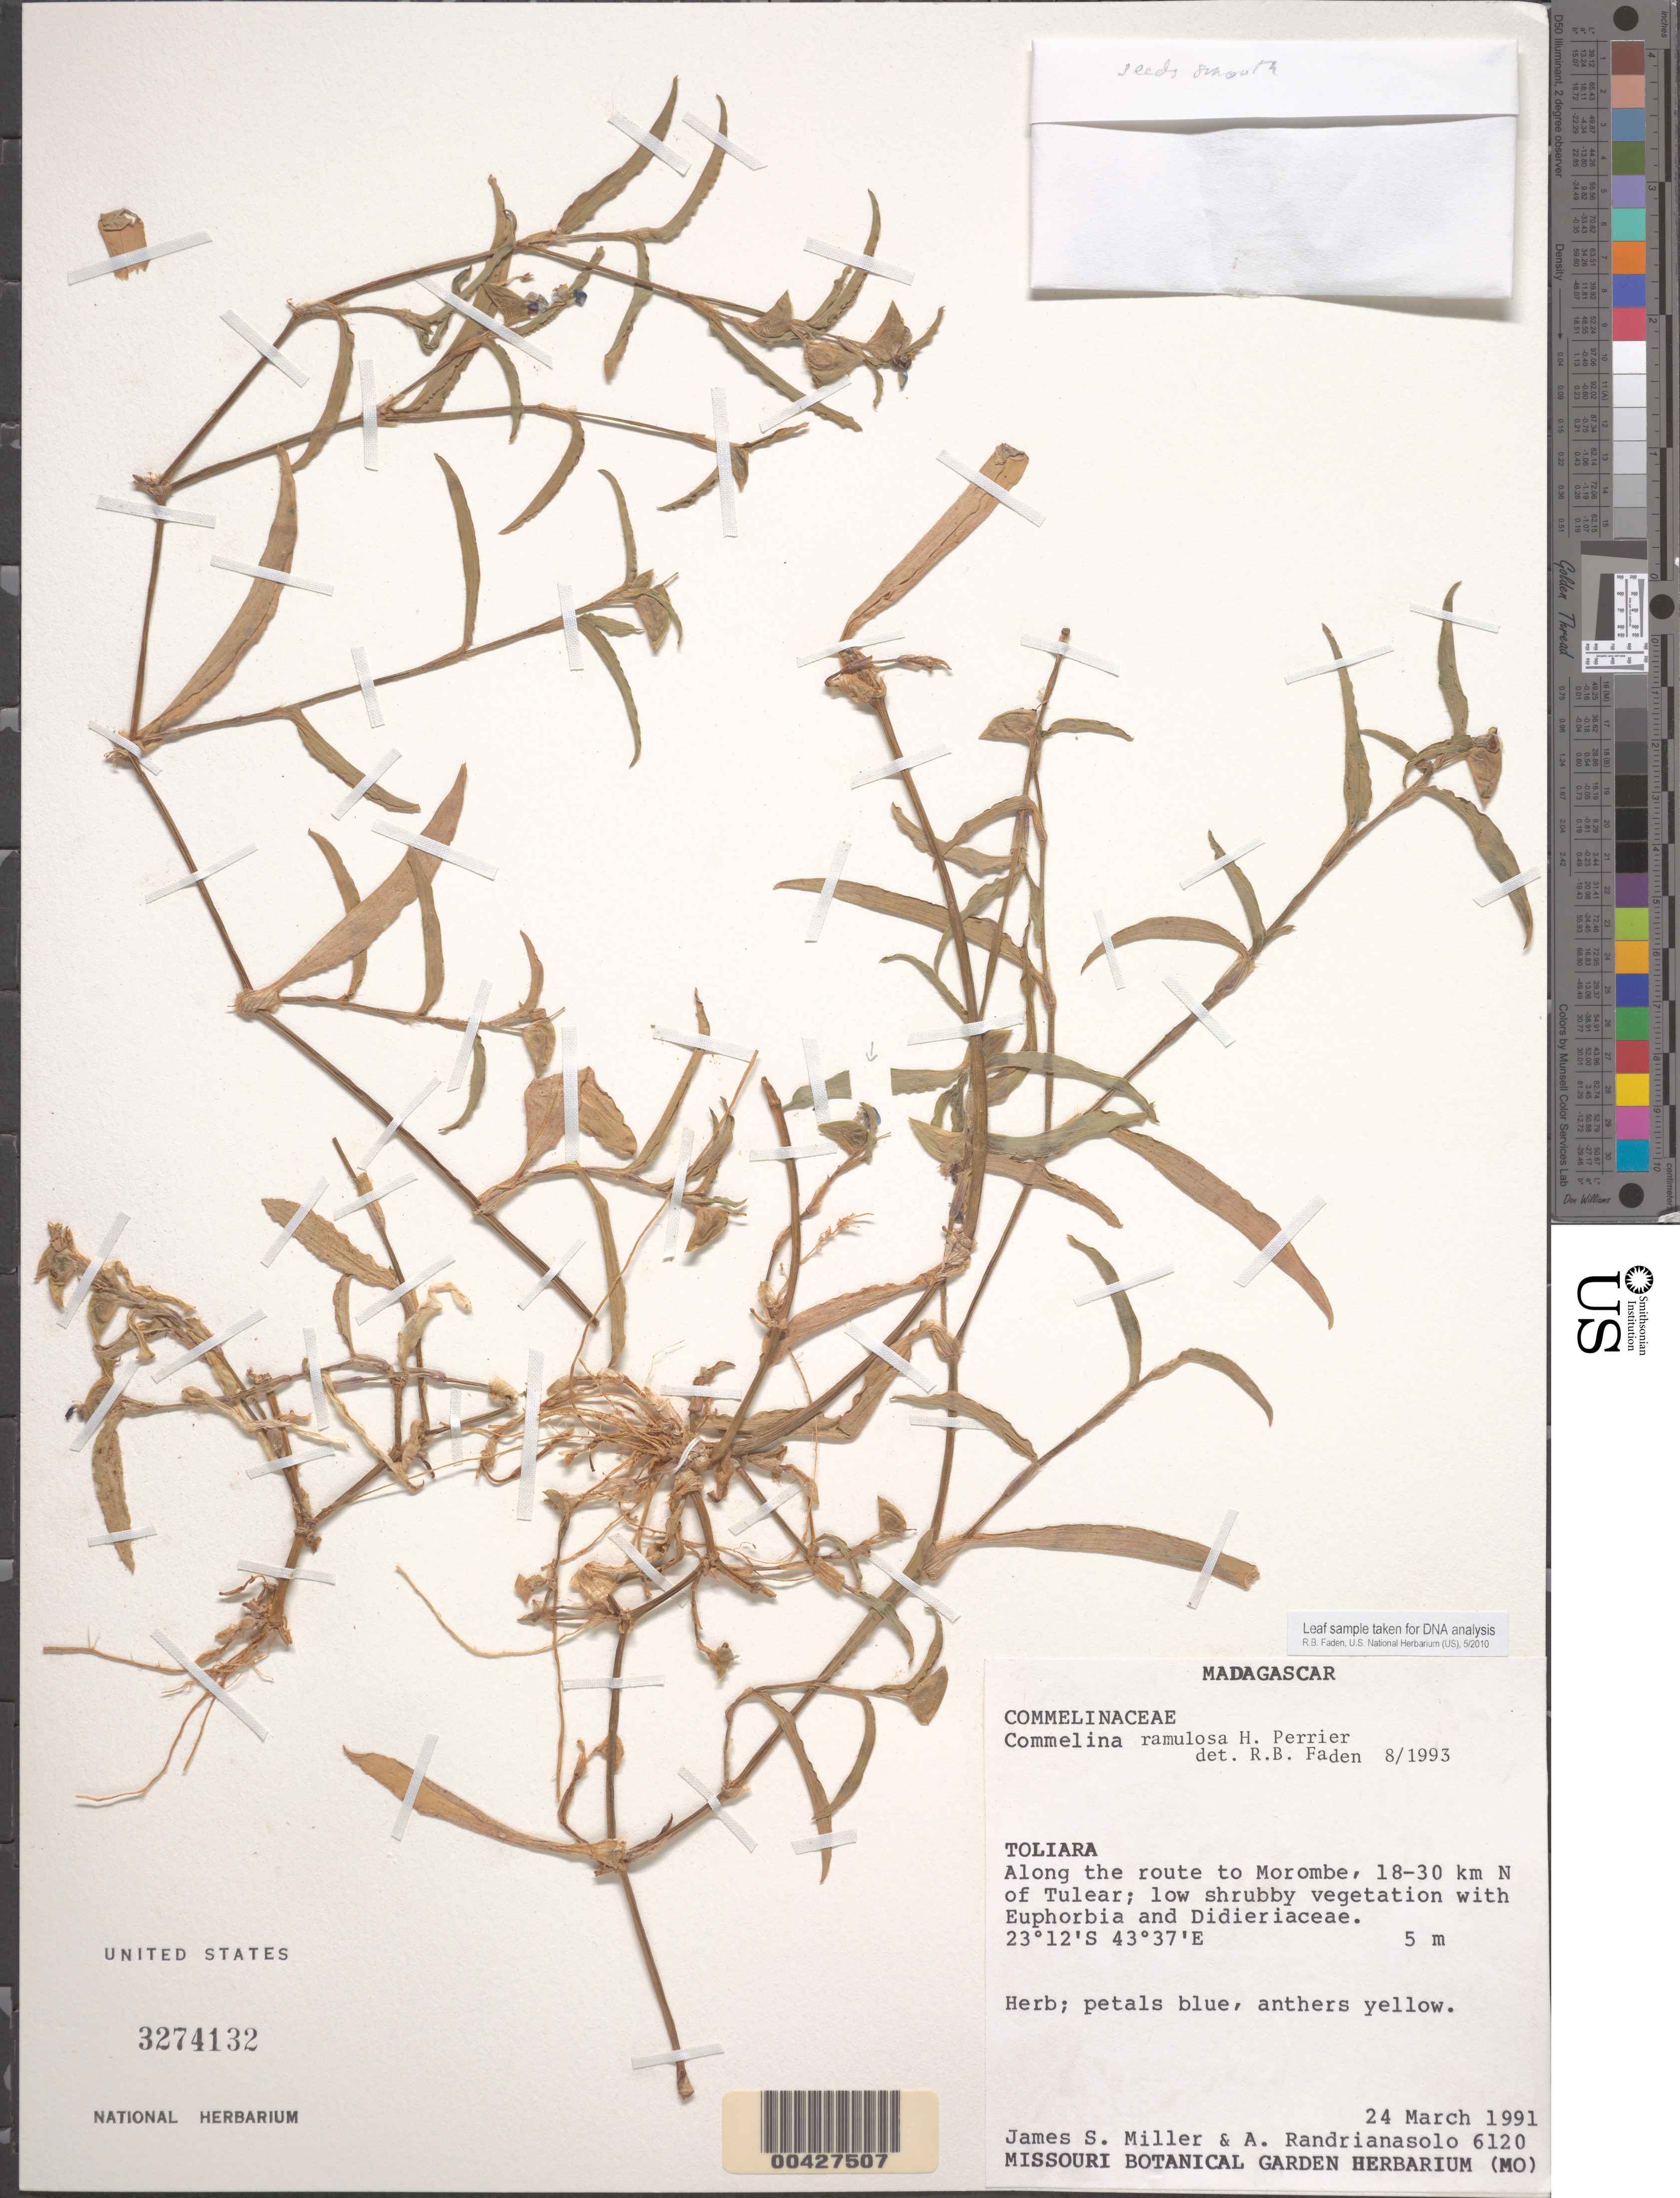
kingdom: Plantae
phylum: Tracheophyta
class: Liliopsida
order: Commelinales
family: Commelinaceae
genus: Commelina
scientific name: Commelina ramulosa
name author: (C.B. Clarke) H. Perrier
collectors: J. S. Miller & A. Randrianasolo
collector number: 6120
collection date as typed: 24 Mar 1991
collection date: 1991-03-24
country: Madagascar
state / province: Atsimo-Andrefana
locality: Road to morombe, n of tulear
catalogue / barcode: US 3274132